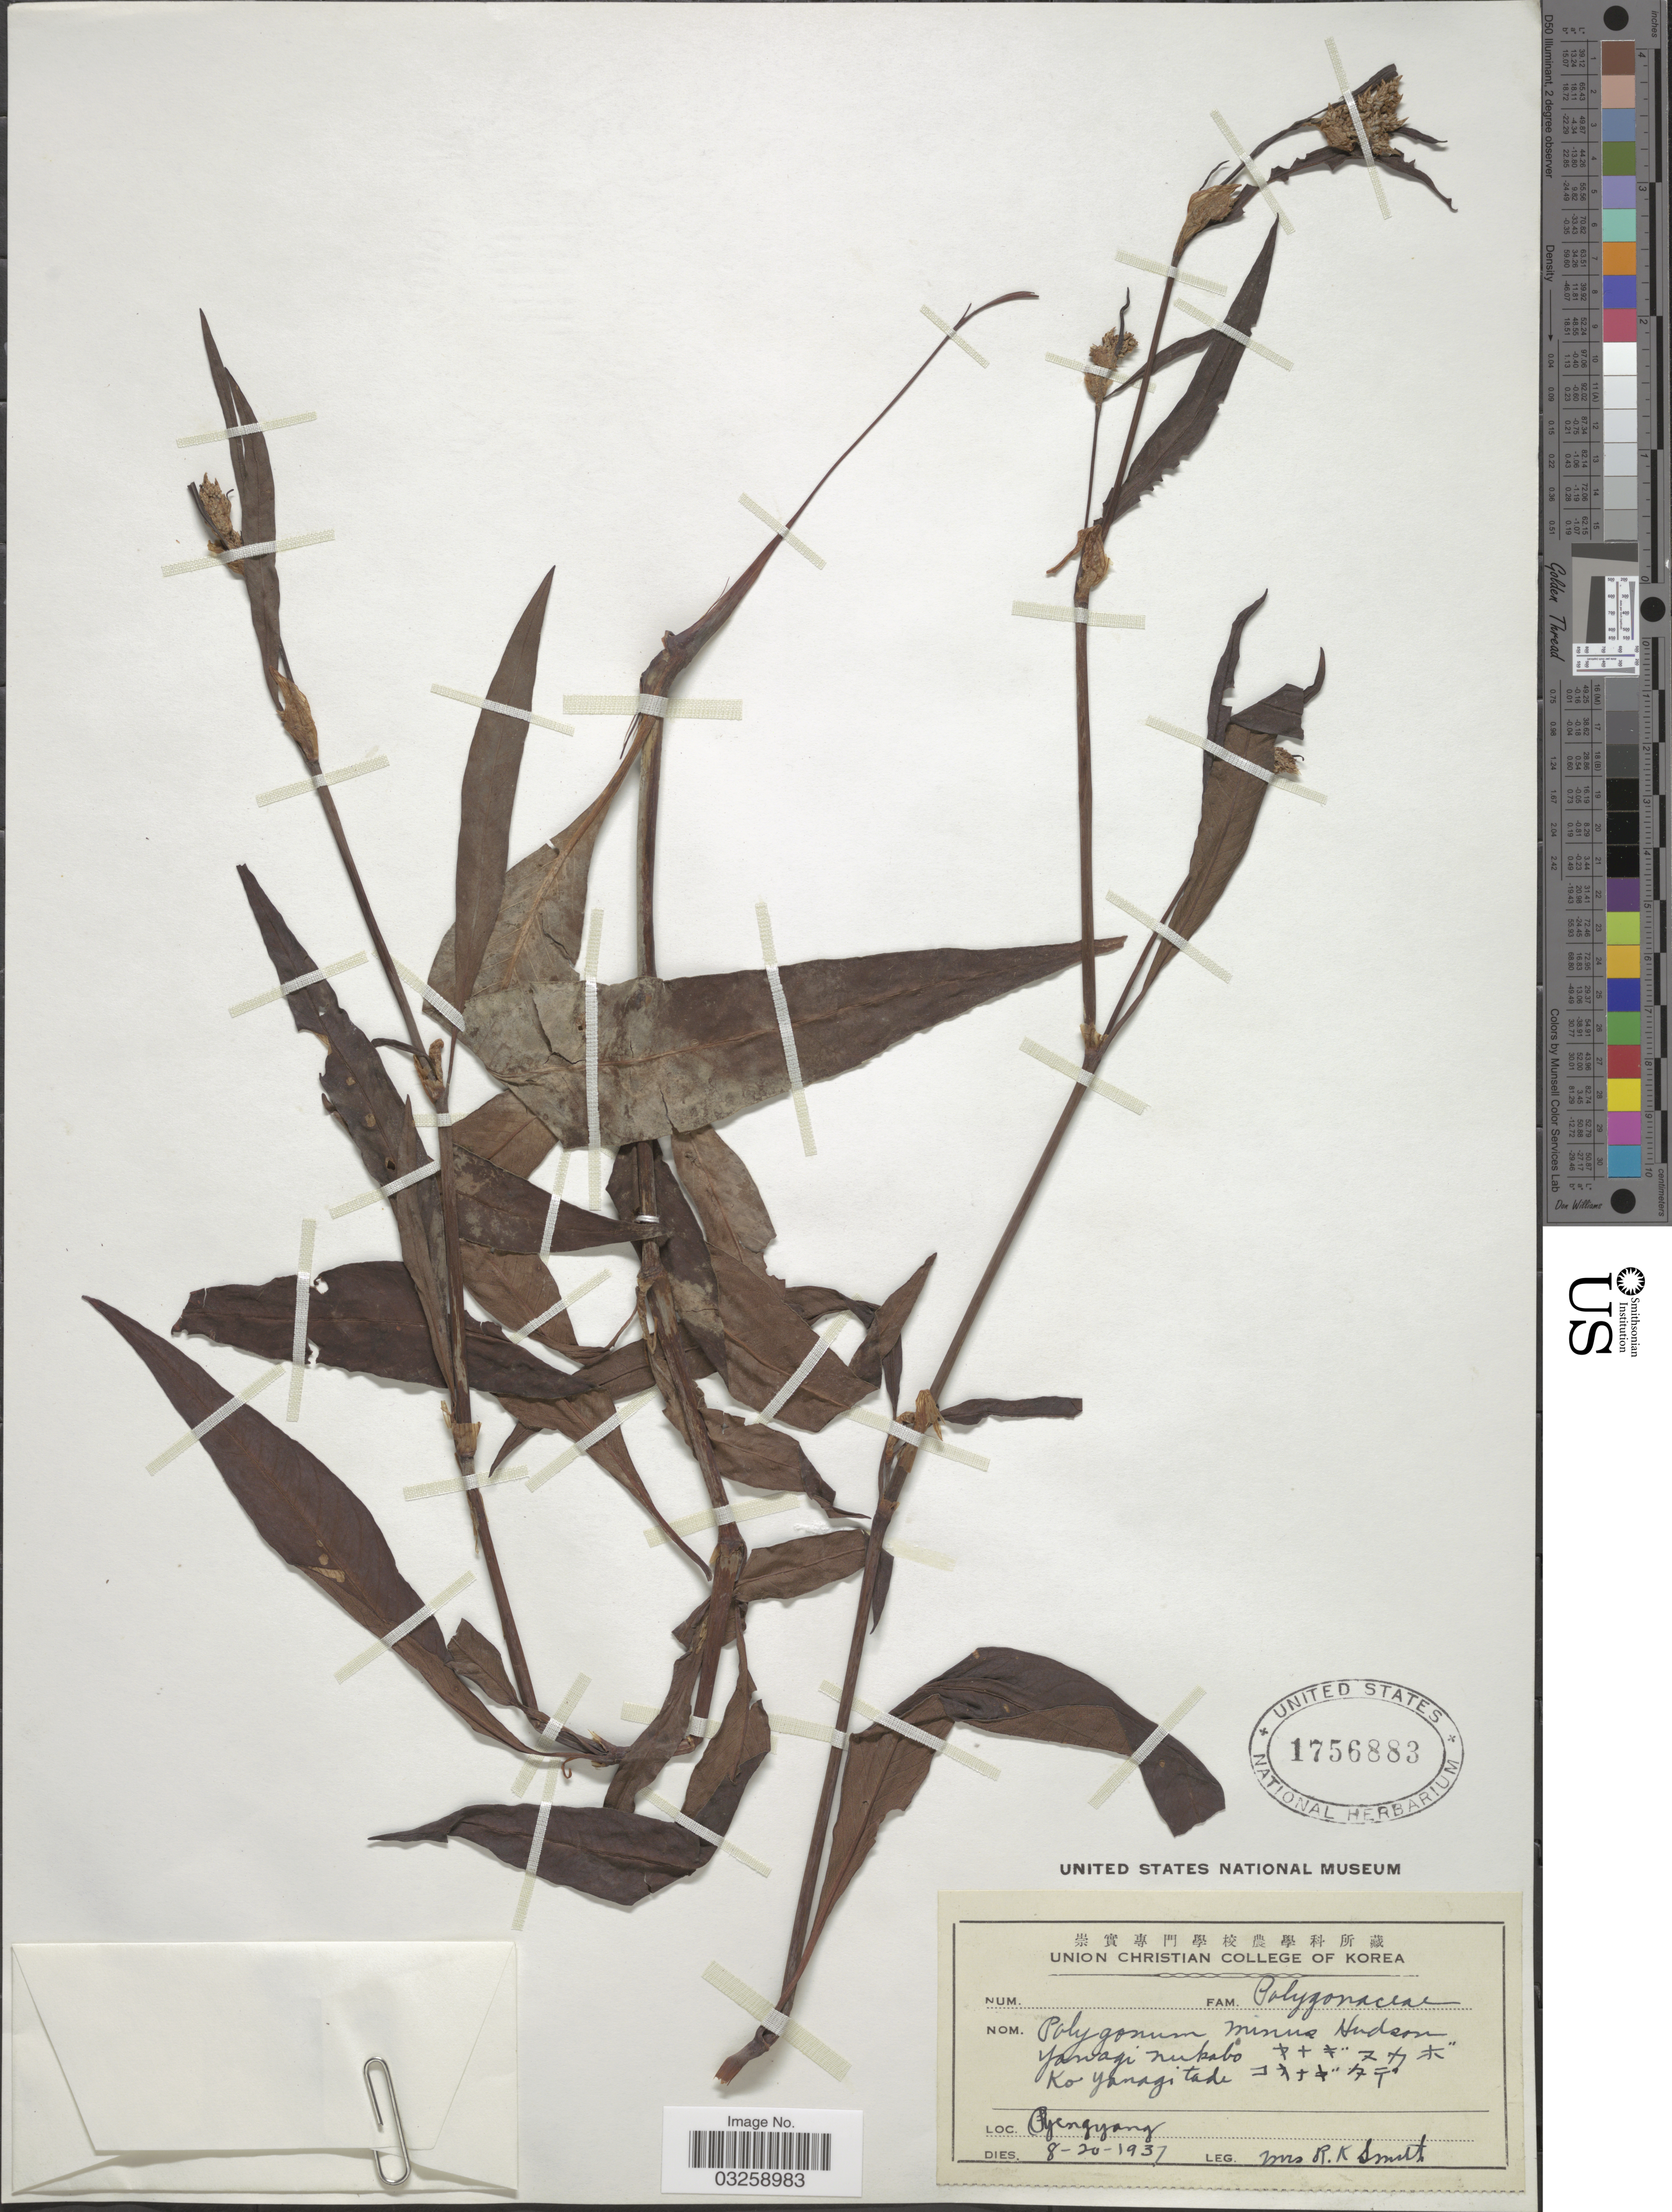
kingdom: Plantae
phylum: Tracheophyta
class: Magnoliopsida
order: Caryophyllales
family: Polygonaceae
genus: Polygonum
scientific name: Polygonum minus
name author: Huds.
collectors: Mrs. R. K. Smith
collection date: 1937-08-20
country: North Korea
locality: Pyongyang.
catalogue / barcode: US 1756883